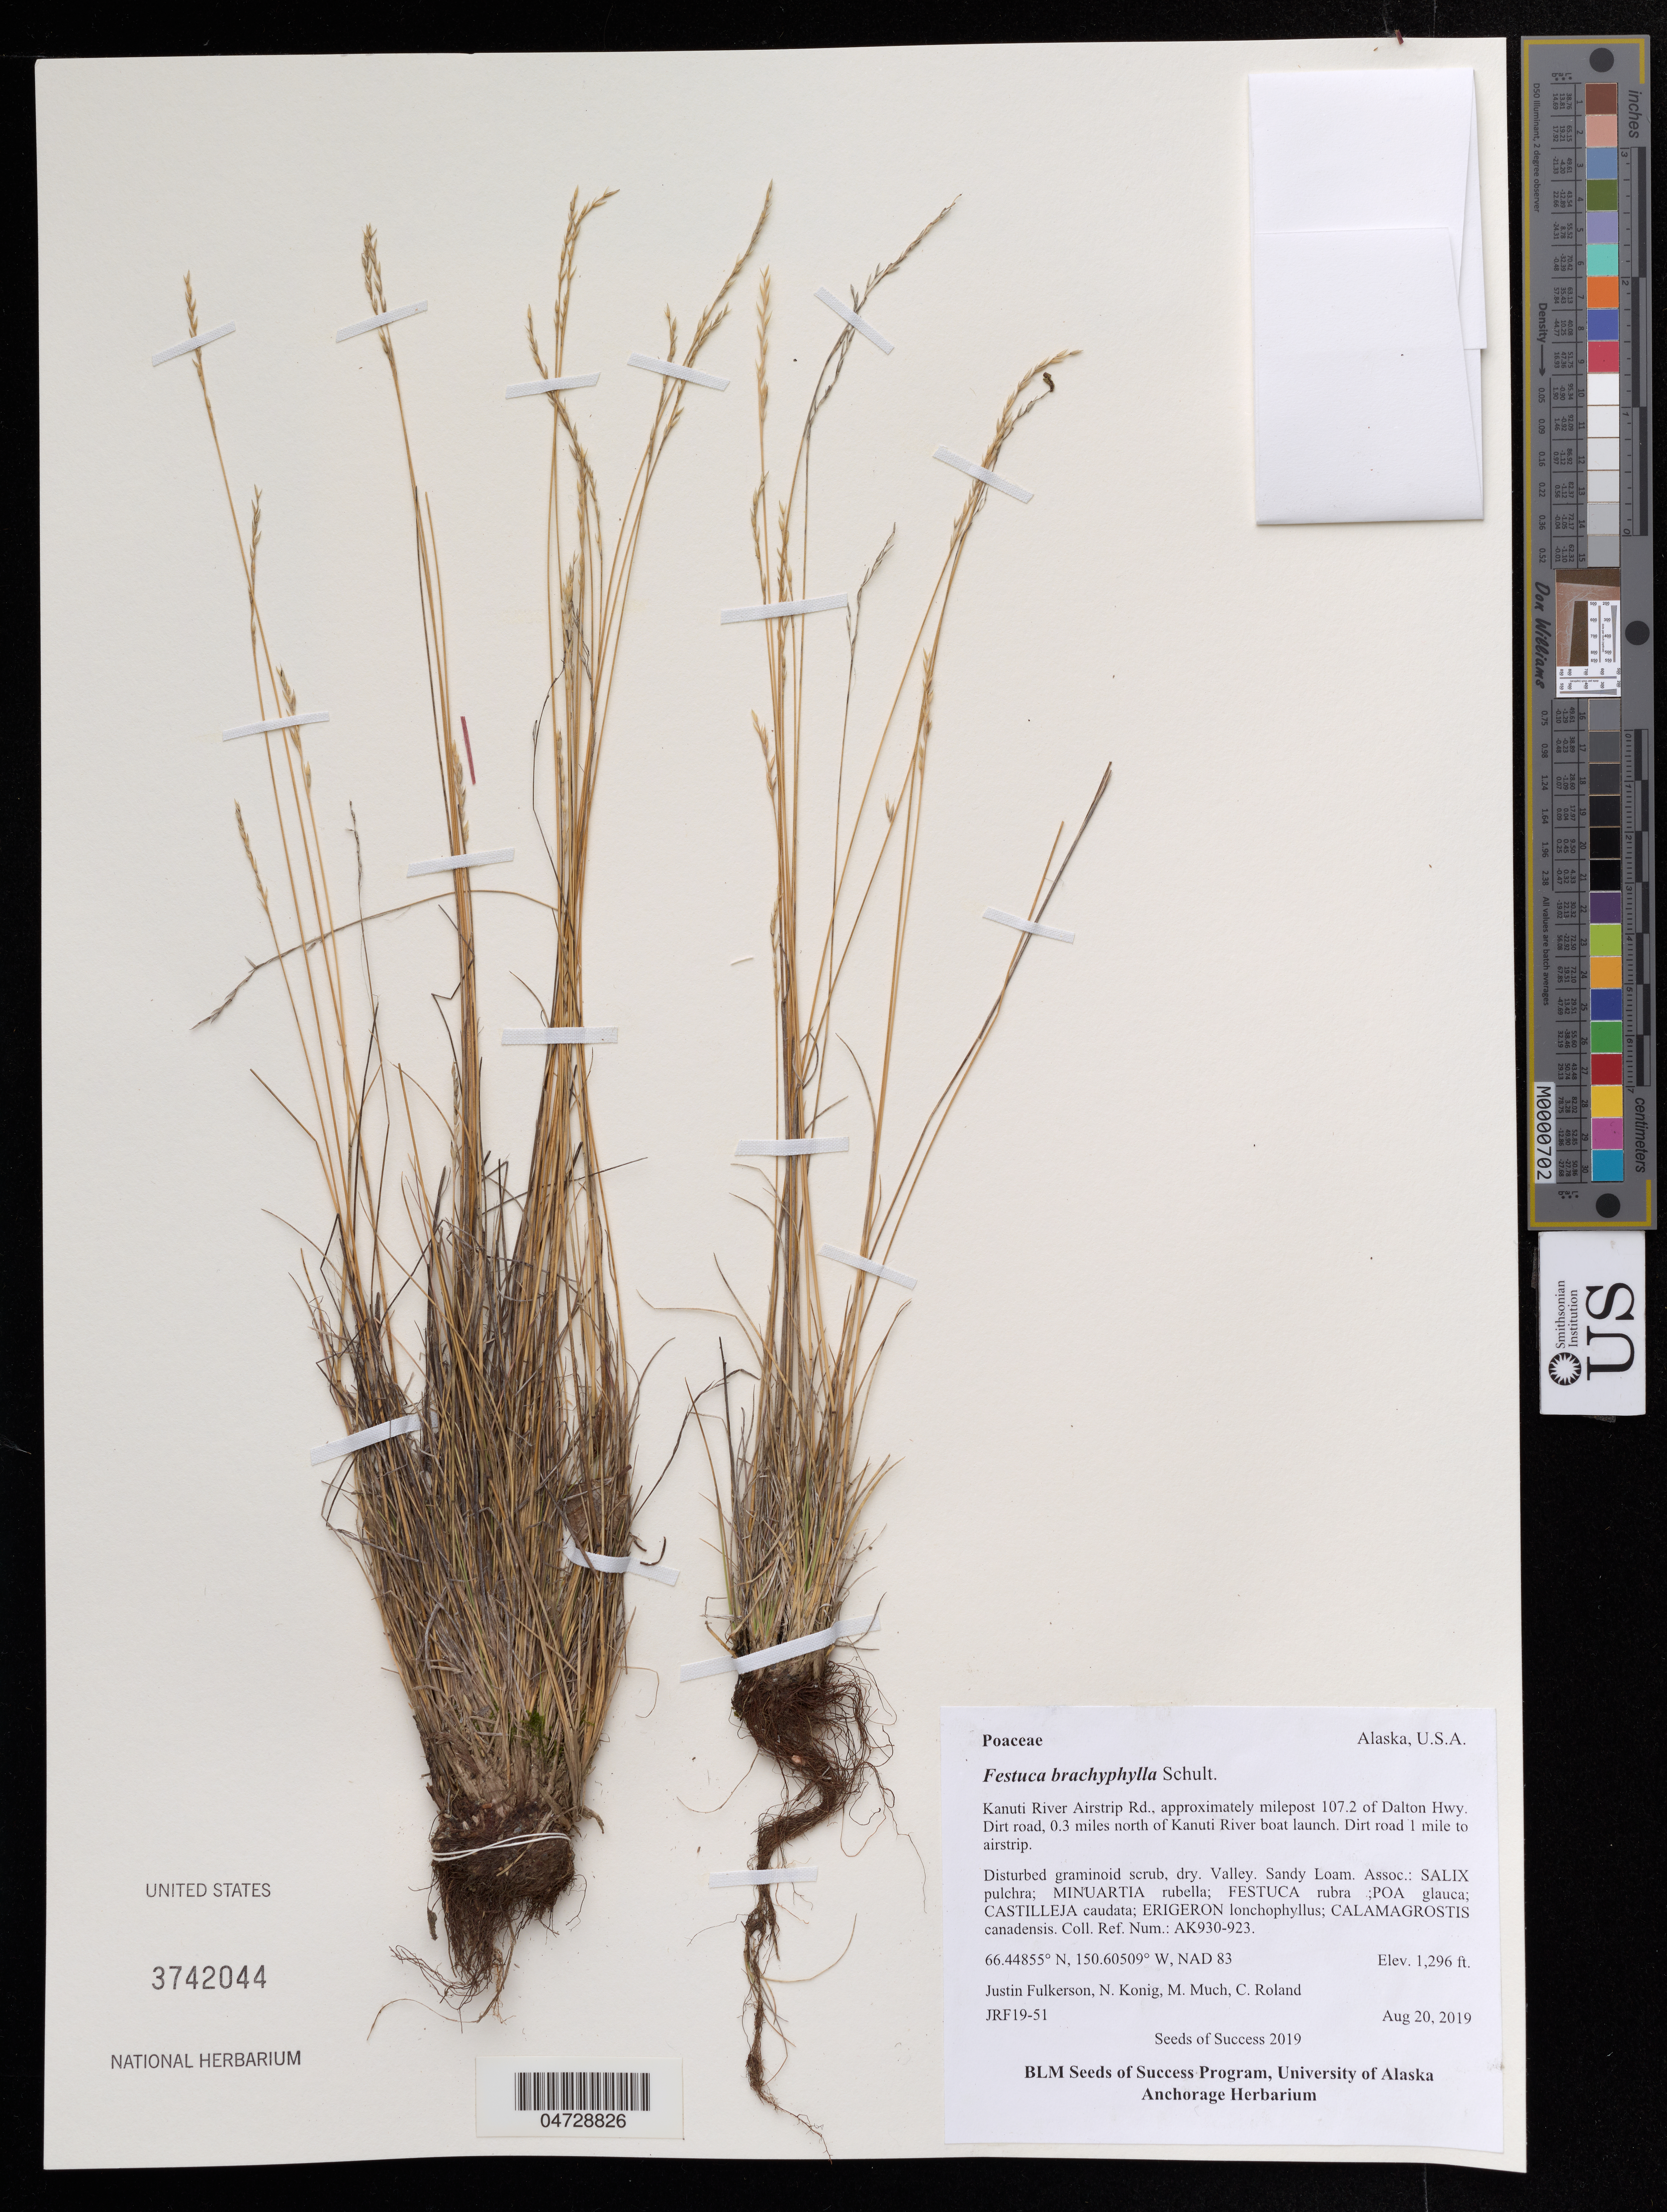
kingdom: Plantae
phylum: Tracheophyta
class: Liliopsida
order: Poales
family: Poaceae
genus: Festuca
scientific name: Festuca brachyphylla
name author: Schult. & Schult. f.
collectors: J. Fulkerson, N. Konig & C. Roland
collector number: JRF19-51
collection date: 2019-08-20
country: United States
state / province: Alaska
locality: Kanuti River Airstrip Rd., approximately milepost 107.2 of Dalton Hwy. Dirt road, 0.3 miles north of Kanuti River boat launch. Dirt road 1 mile to airstrip.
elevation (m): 395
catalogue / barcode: US 3742044